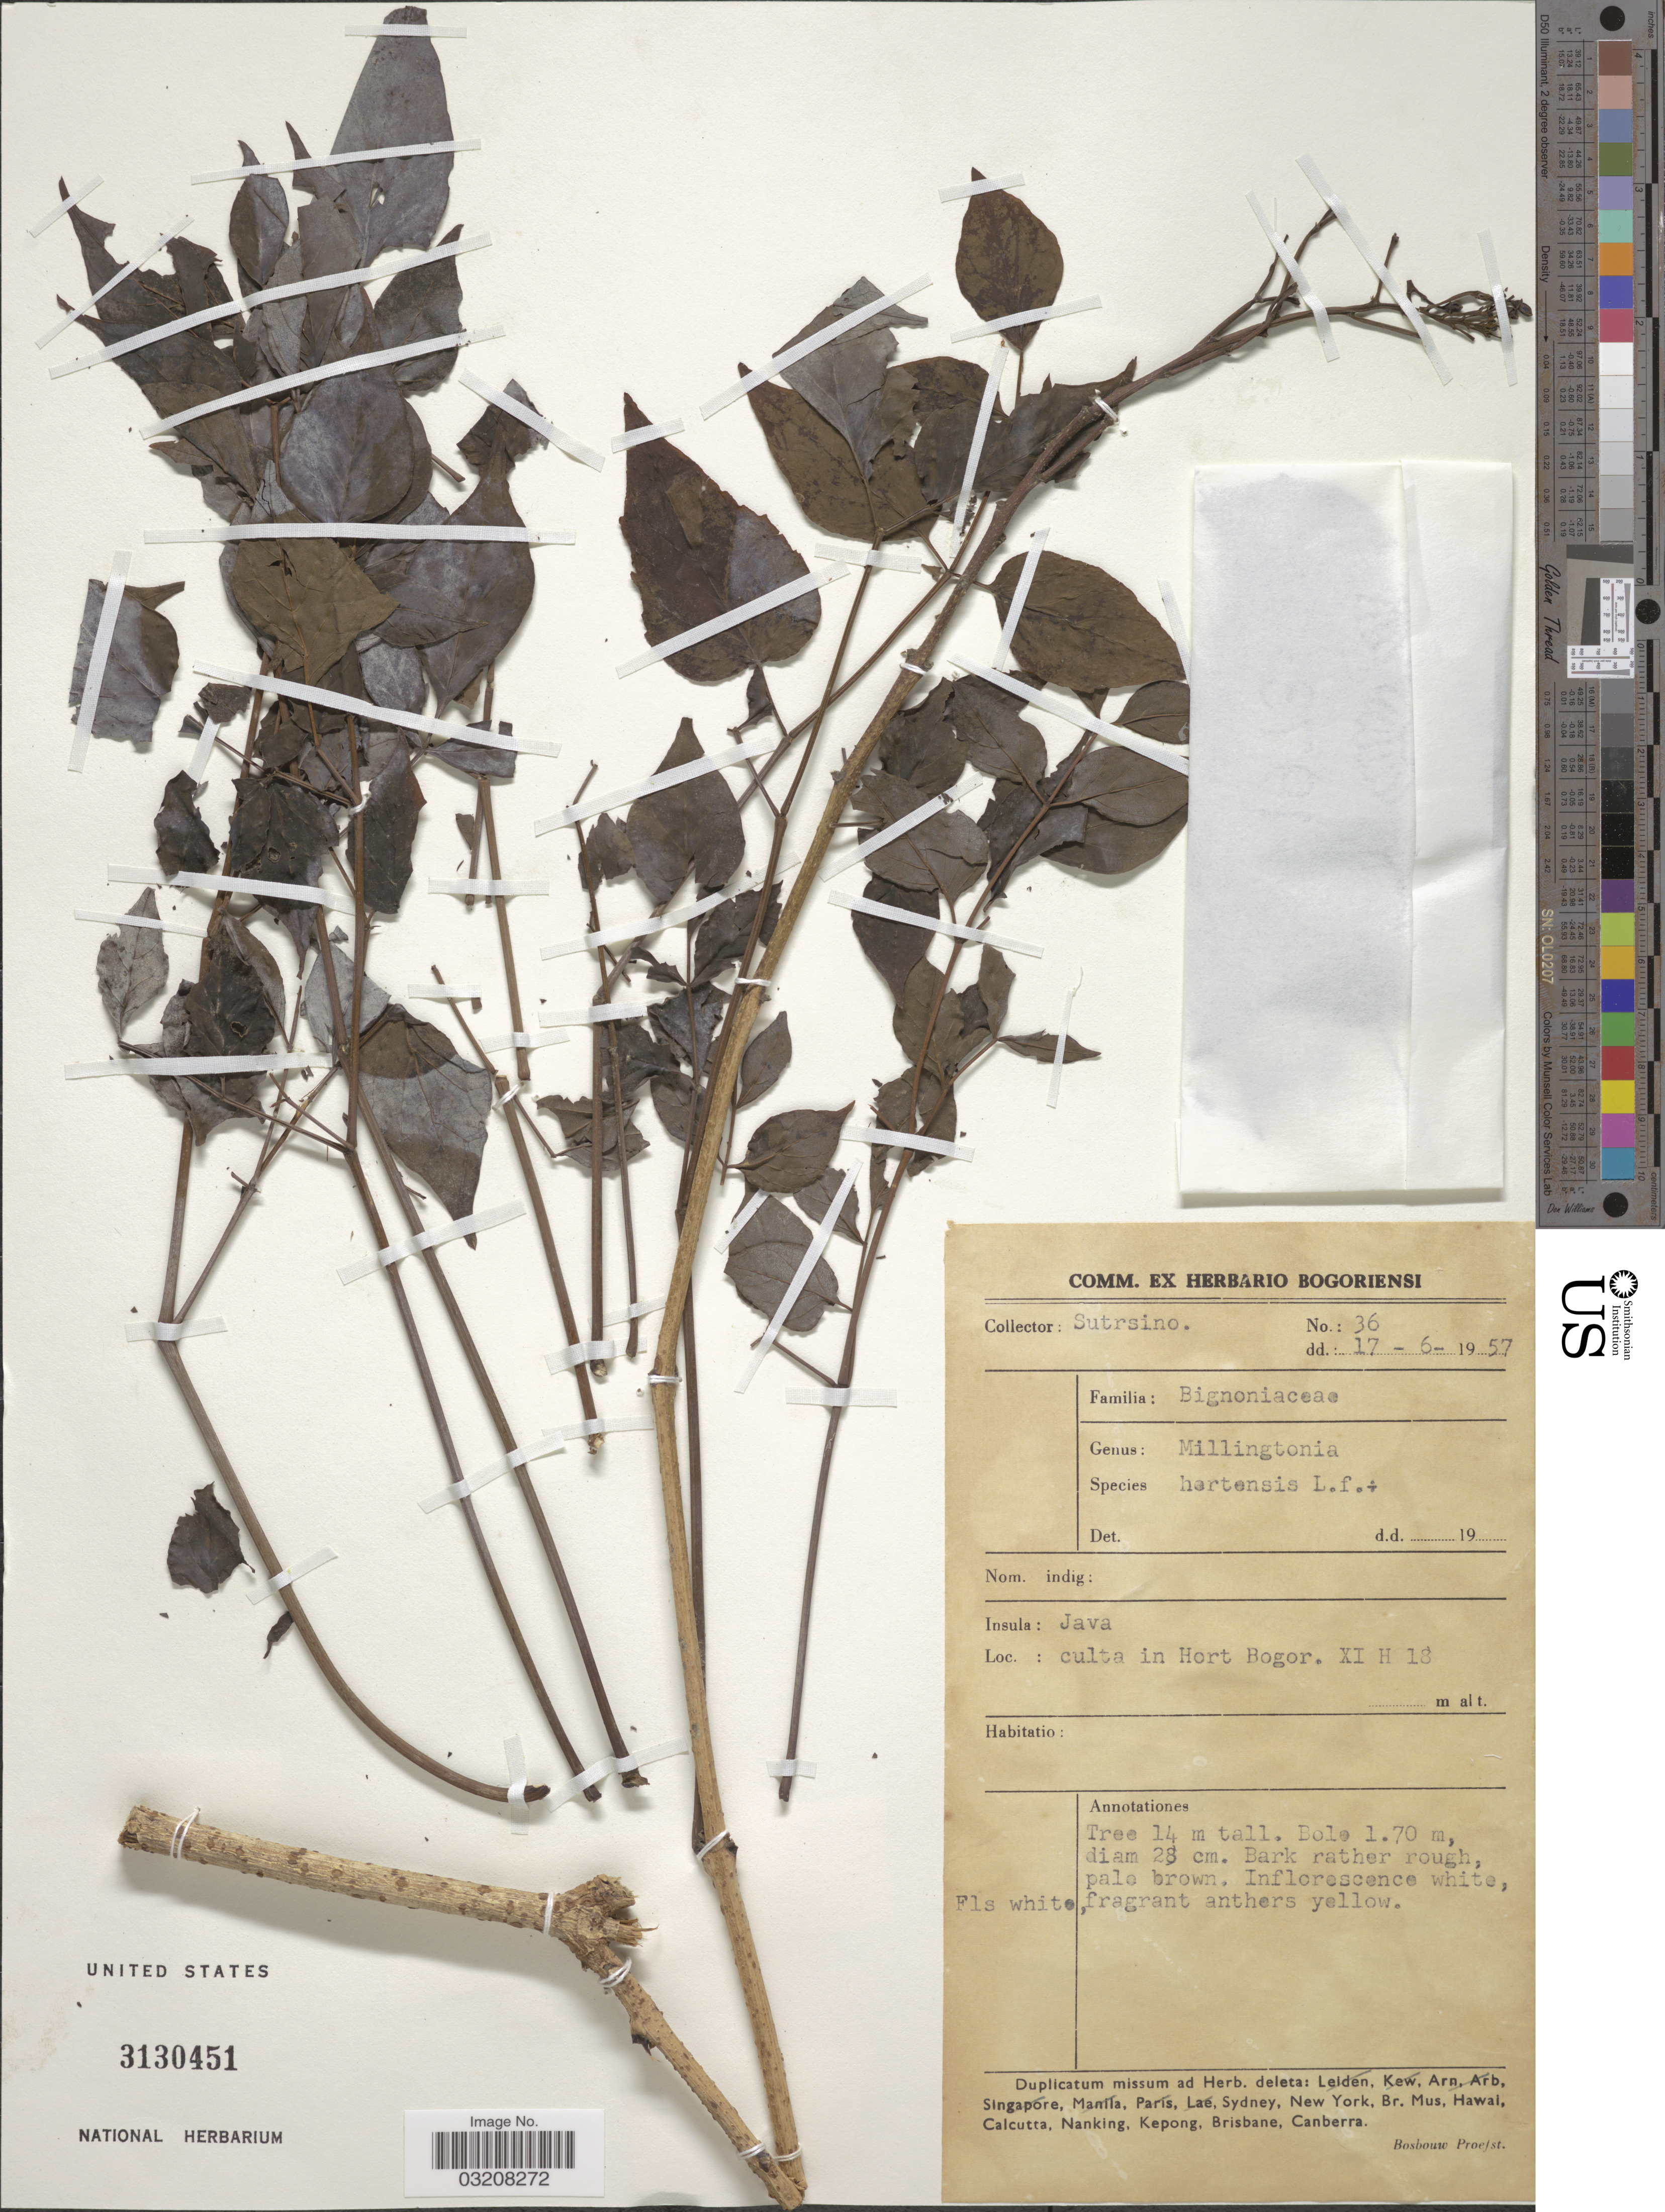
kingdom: Plantae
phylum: Tracheophyta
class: Magnoliopsida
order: Lamiales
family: Bignoniaceae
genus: Millingtonia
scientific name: Millingtonia hortensis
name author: L. f.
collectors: Sutrsino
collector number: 36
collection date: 1957-06-17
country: Indonesia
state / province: Java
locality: Culta in Hort Bogor. XI H 18.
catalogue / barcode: US 3130451